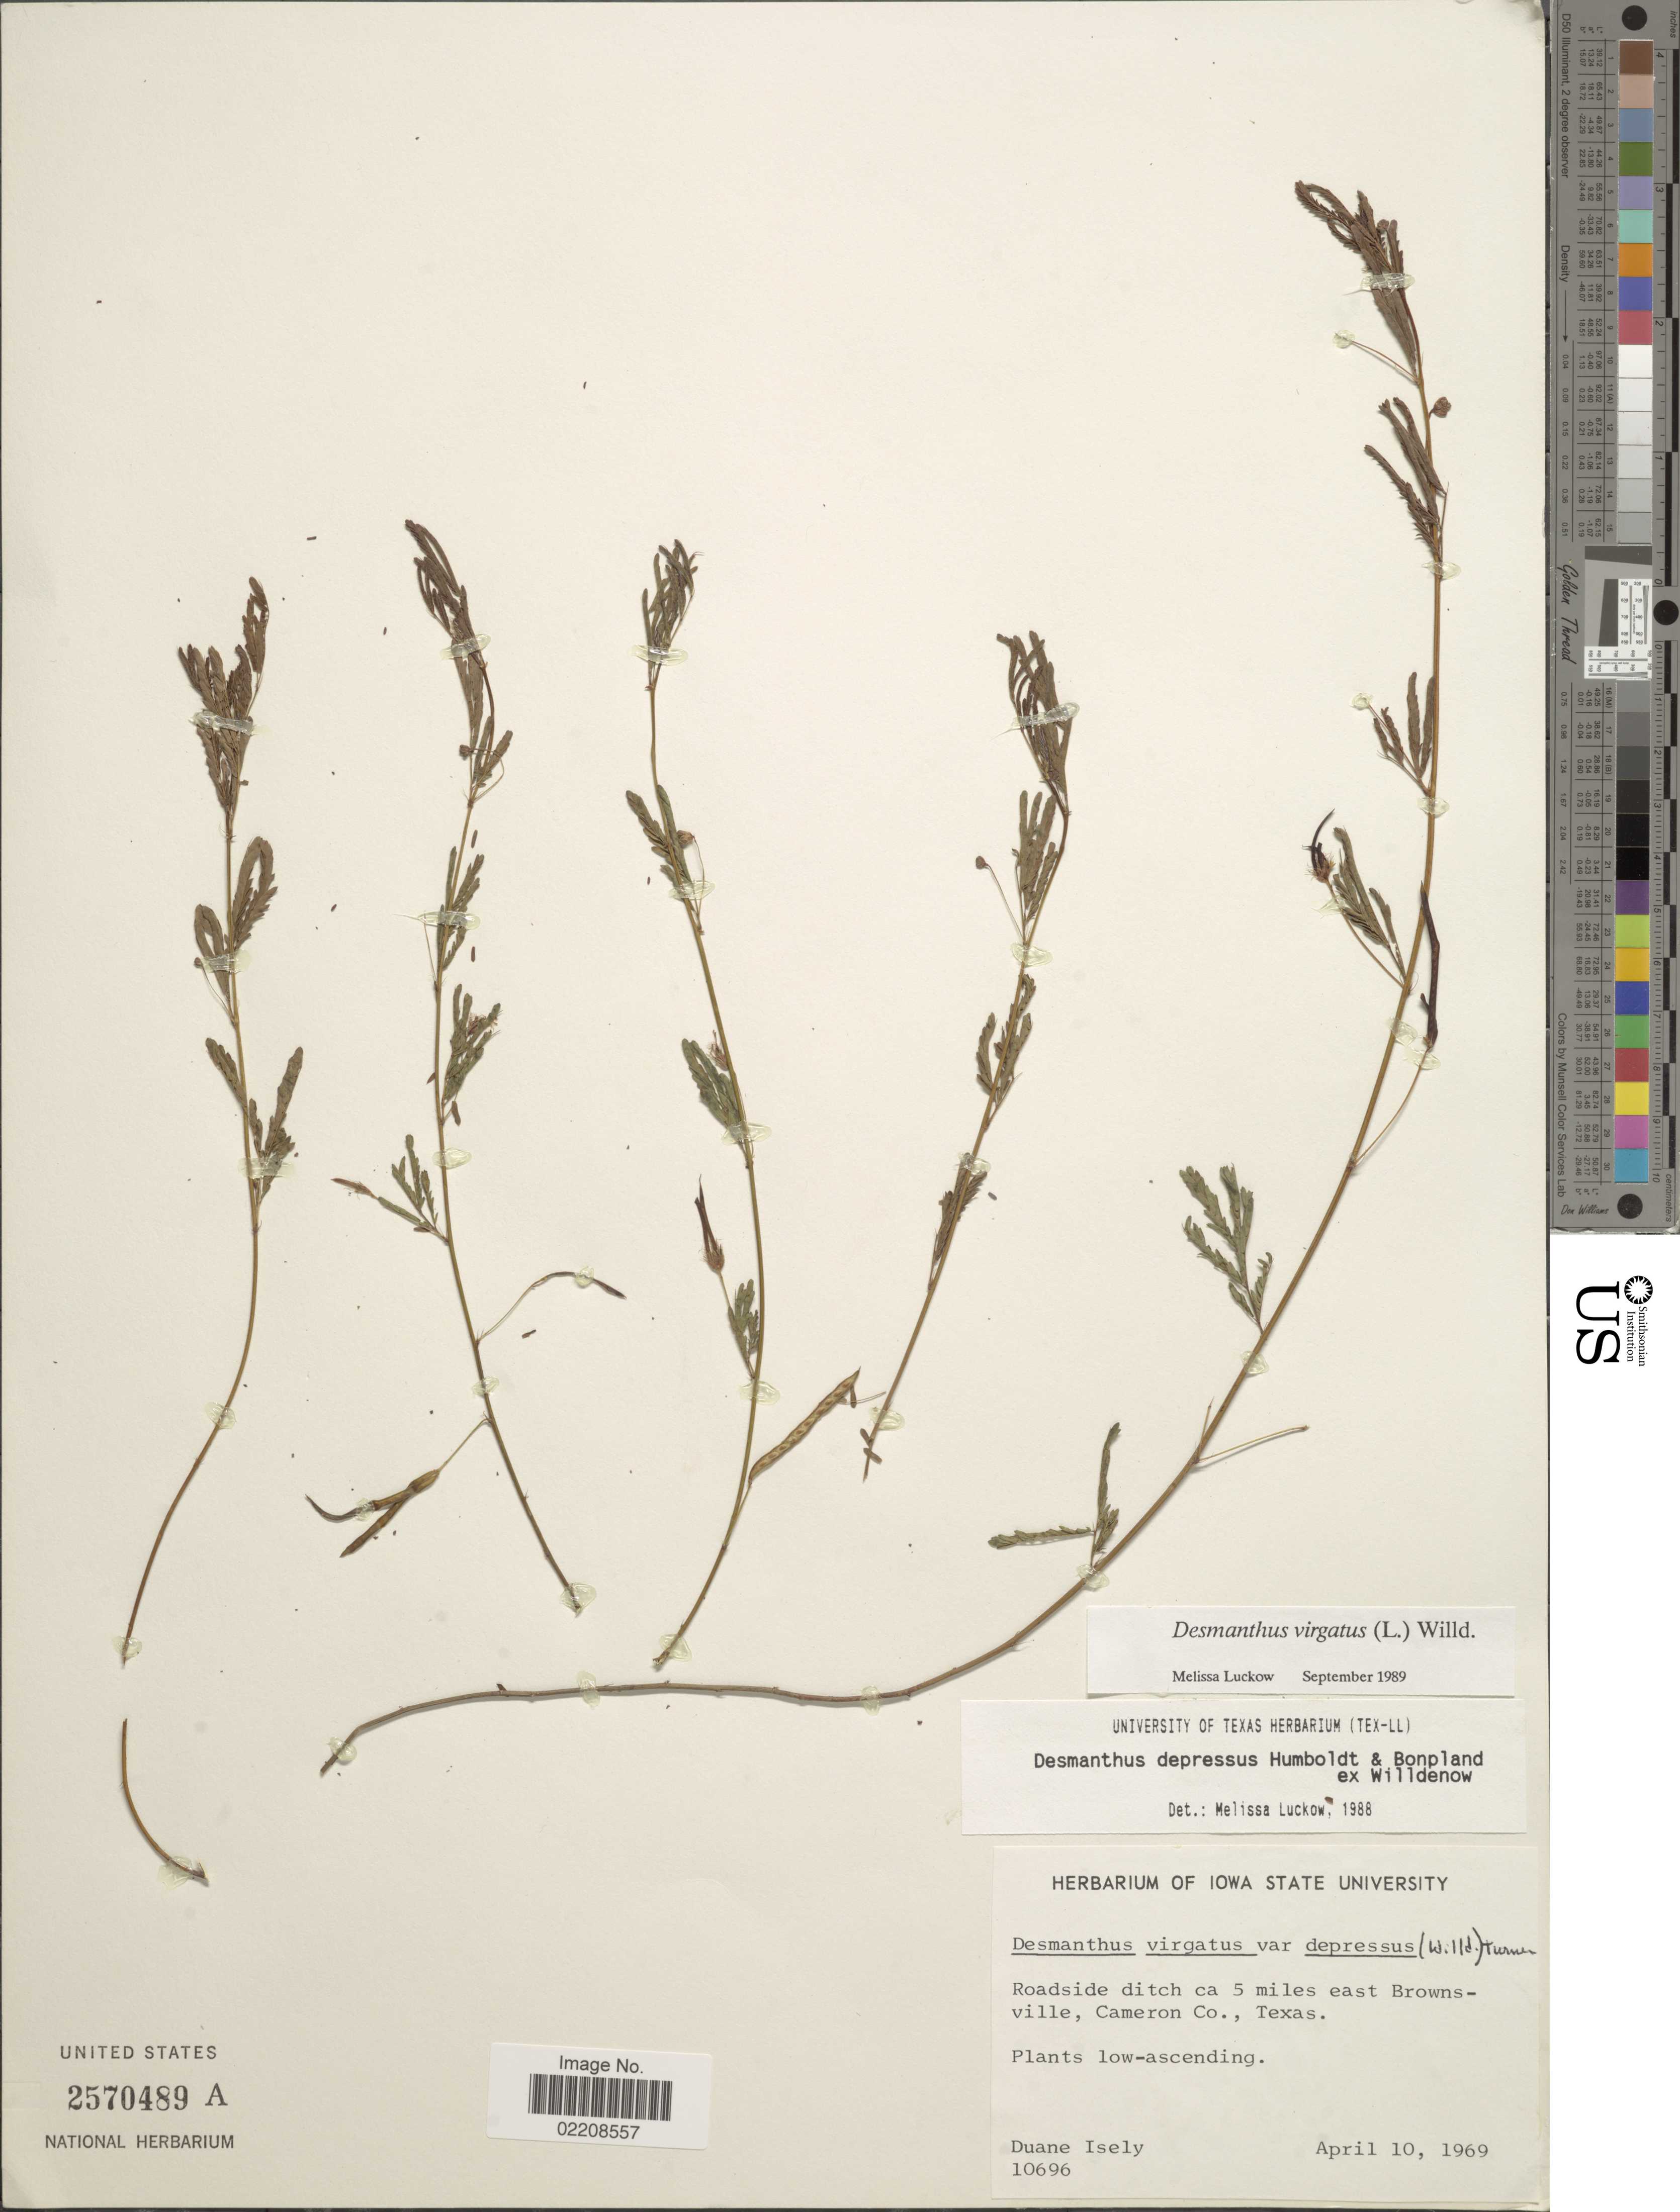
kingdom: Plantae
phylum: Tracheophyta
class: Magnoliopsida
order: Fabales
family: Fabaceae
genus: Desmanthus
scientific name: Desmanthus virgatus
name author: (L.) Willd.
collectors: D. Isely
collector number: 10696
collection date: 1969-04-10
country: United States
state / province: Texas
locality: Roadside ditch ca 5 miles east Brownsville, Cameron Co., Texas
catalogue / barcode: US 2570489A